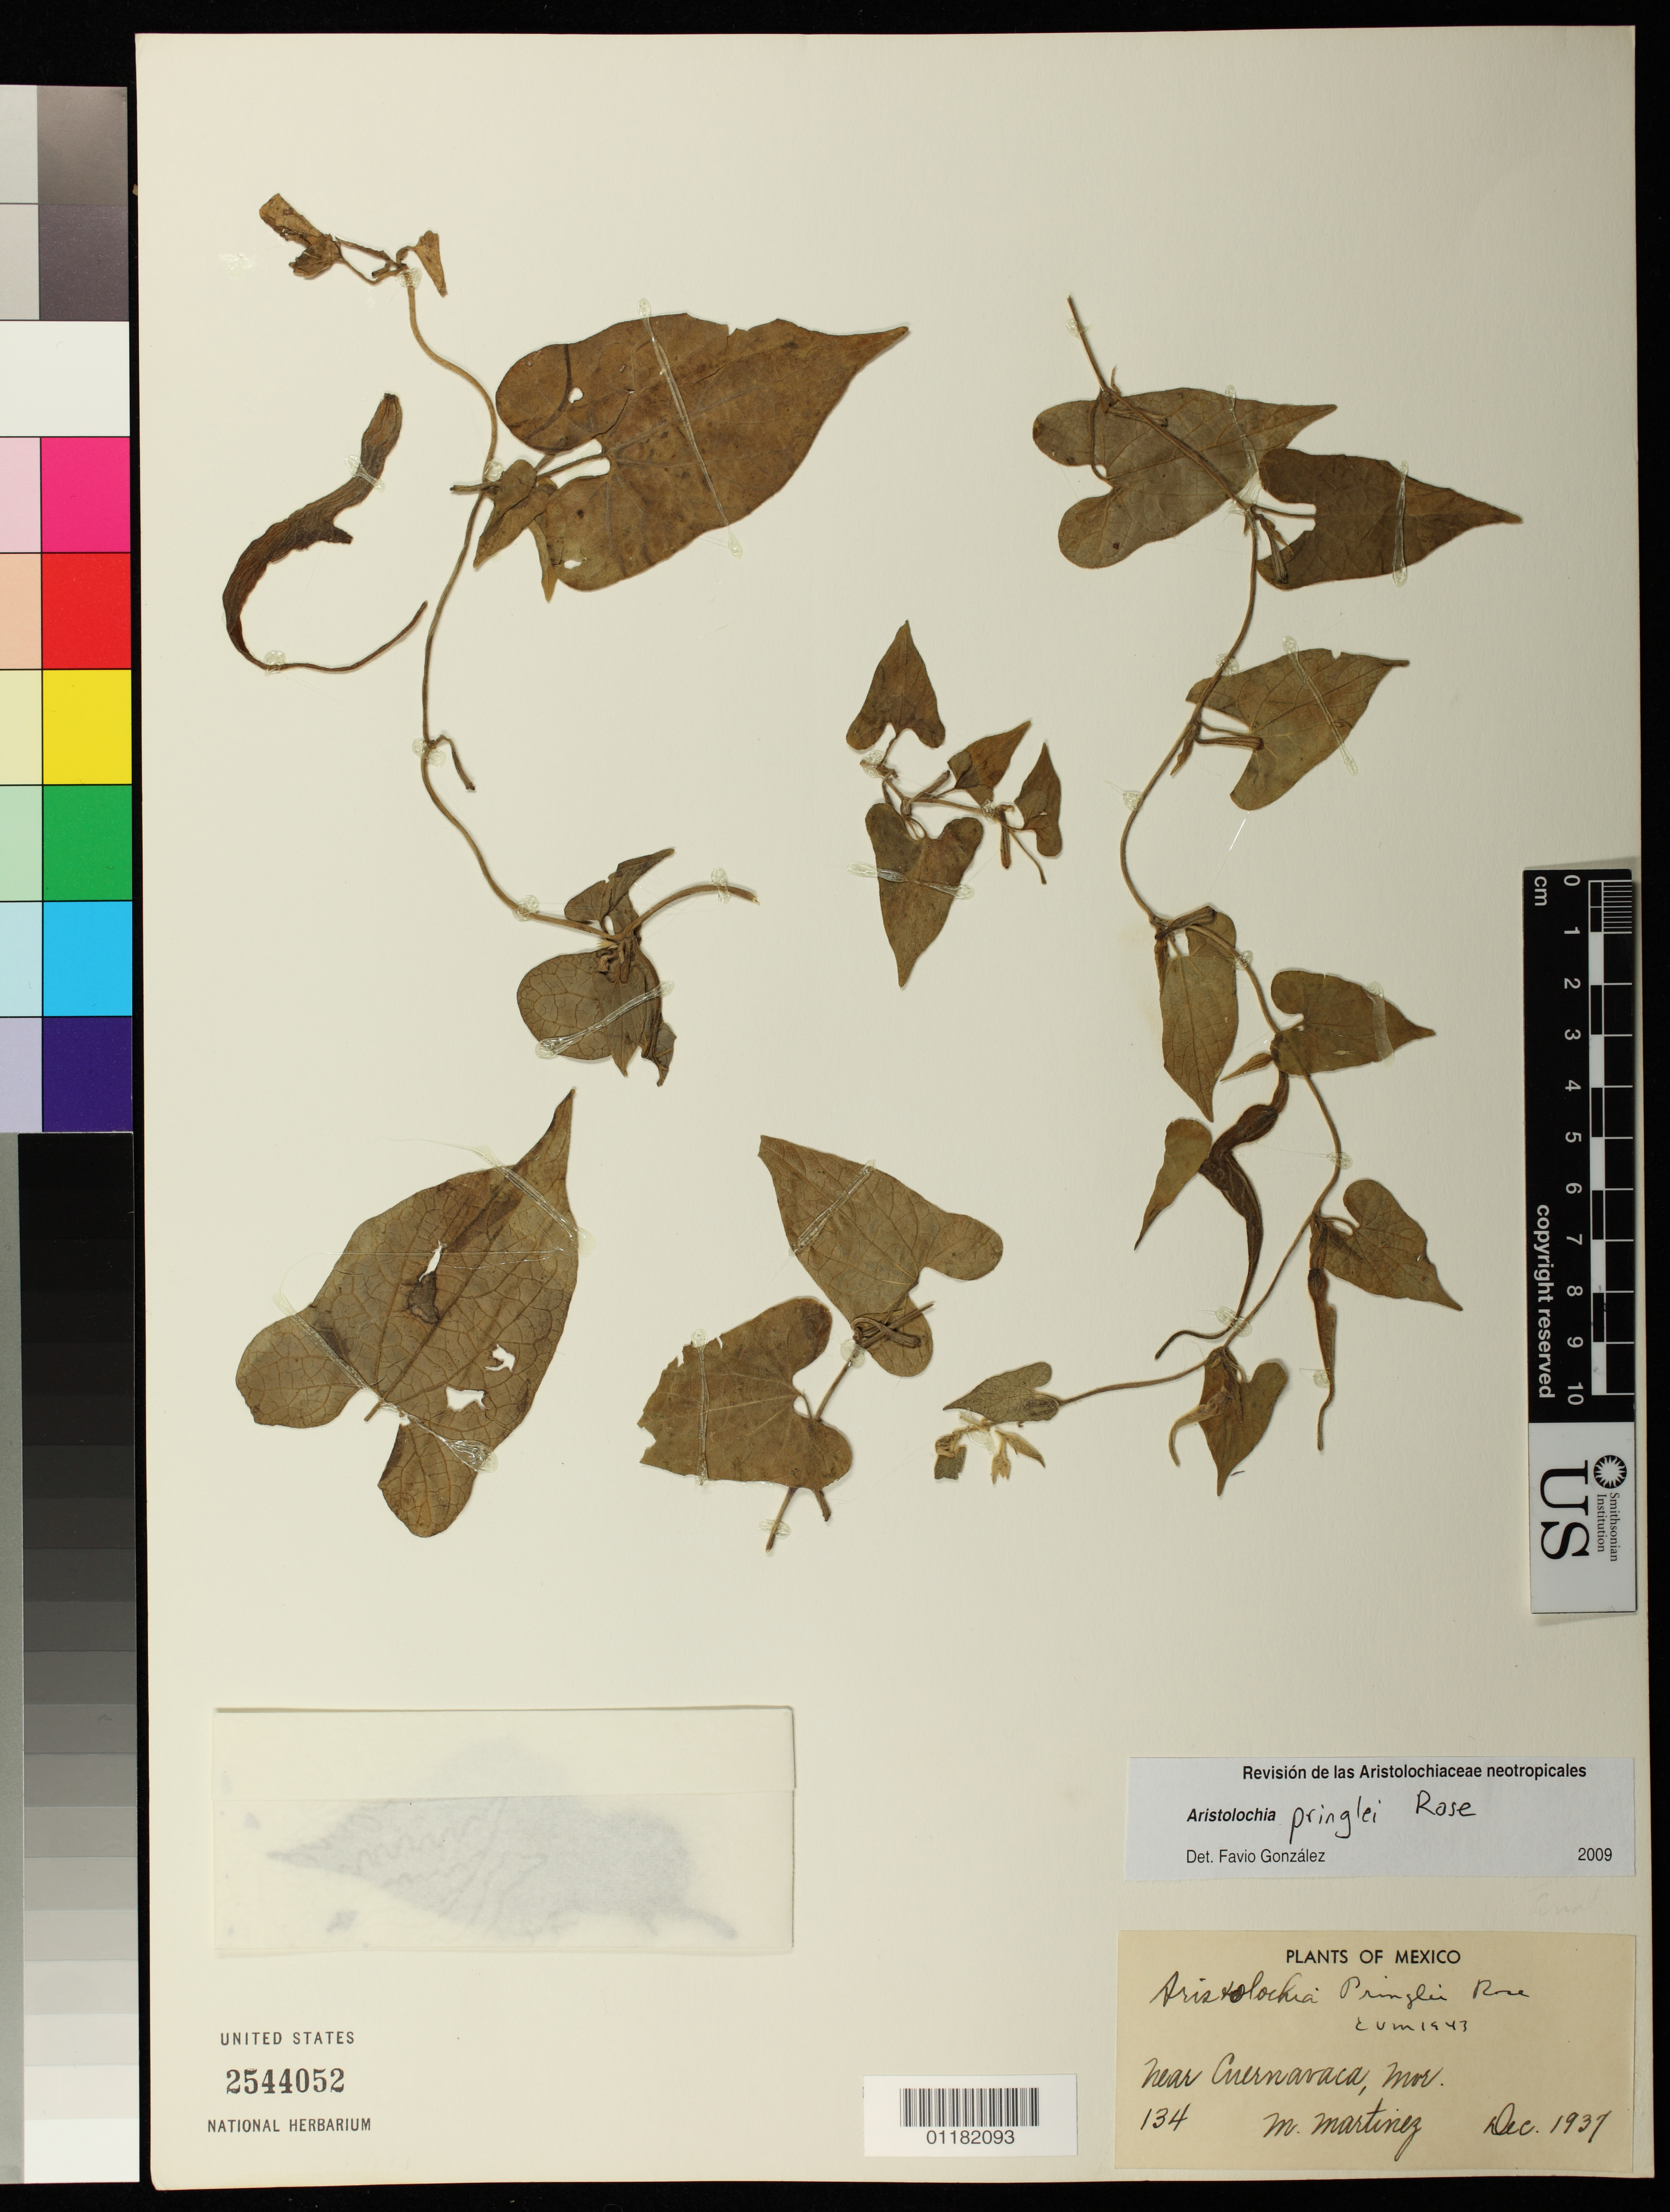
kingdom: Plantae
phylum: Tracheophyta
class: Magnoliopsida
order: Piperales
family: Aristolochiaceae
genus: Aristolochia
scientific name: Aristolochia pringlei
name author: Rose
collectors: M. Martinez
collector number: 134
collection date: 1937-12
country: Mexico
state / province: Morelos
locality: near Cuernavaca, Morelos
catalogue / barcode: US 2544052